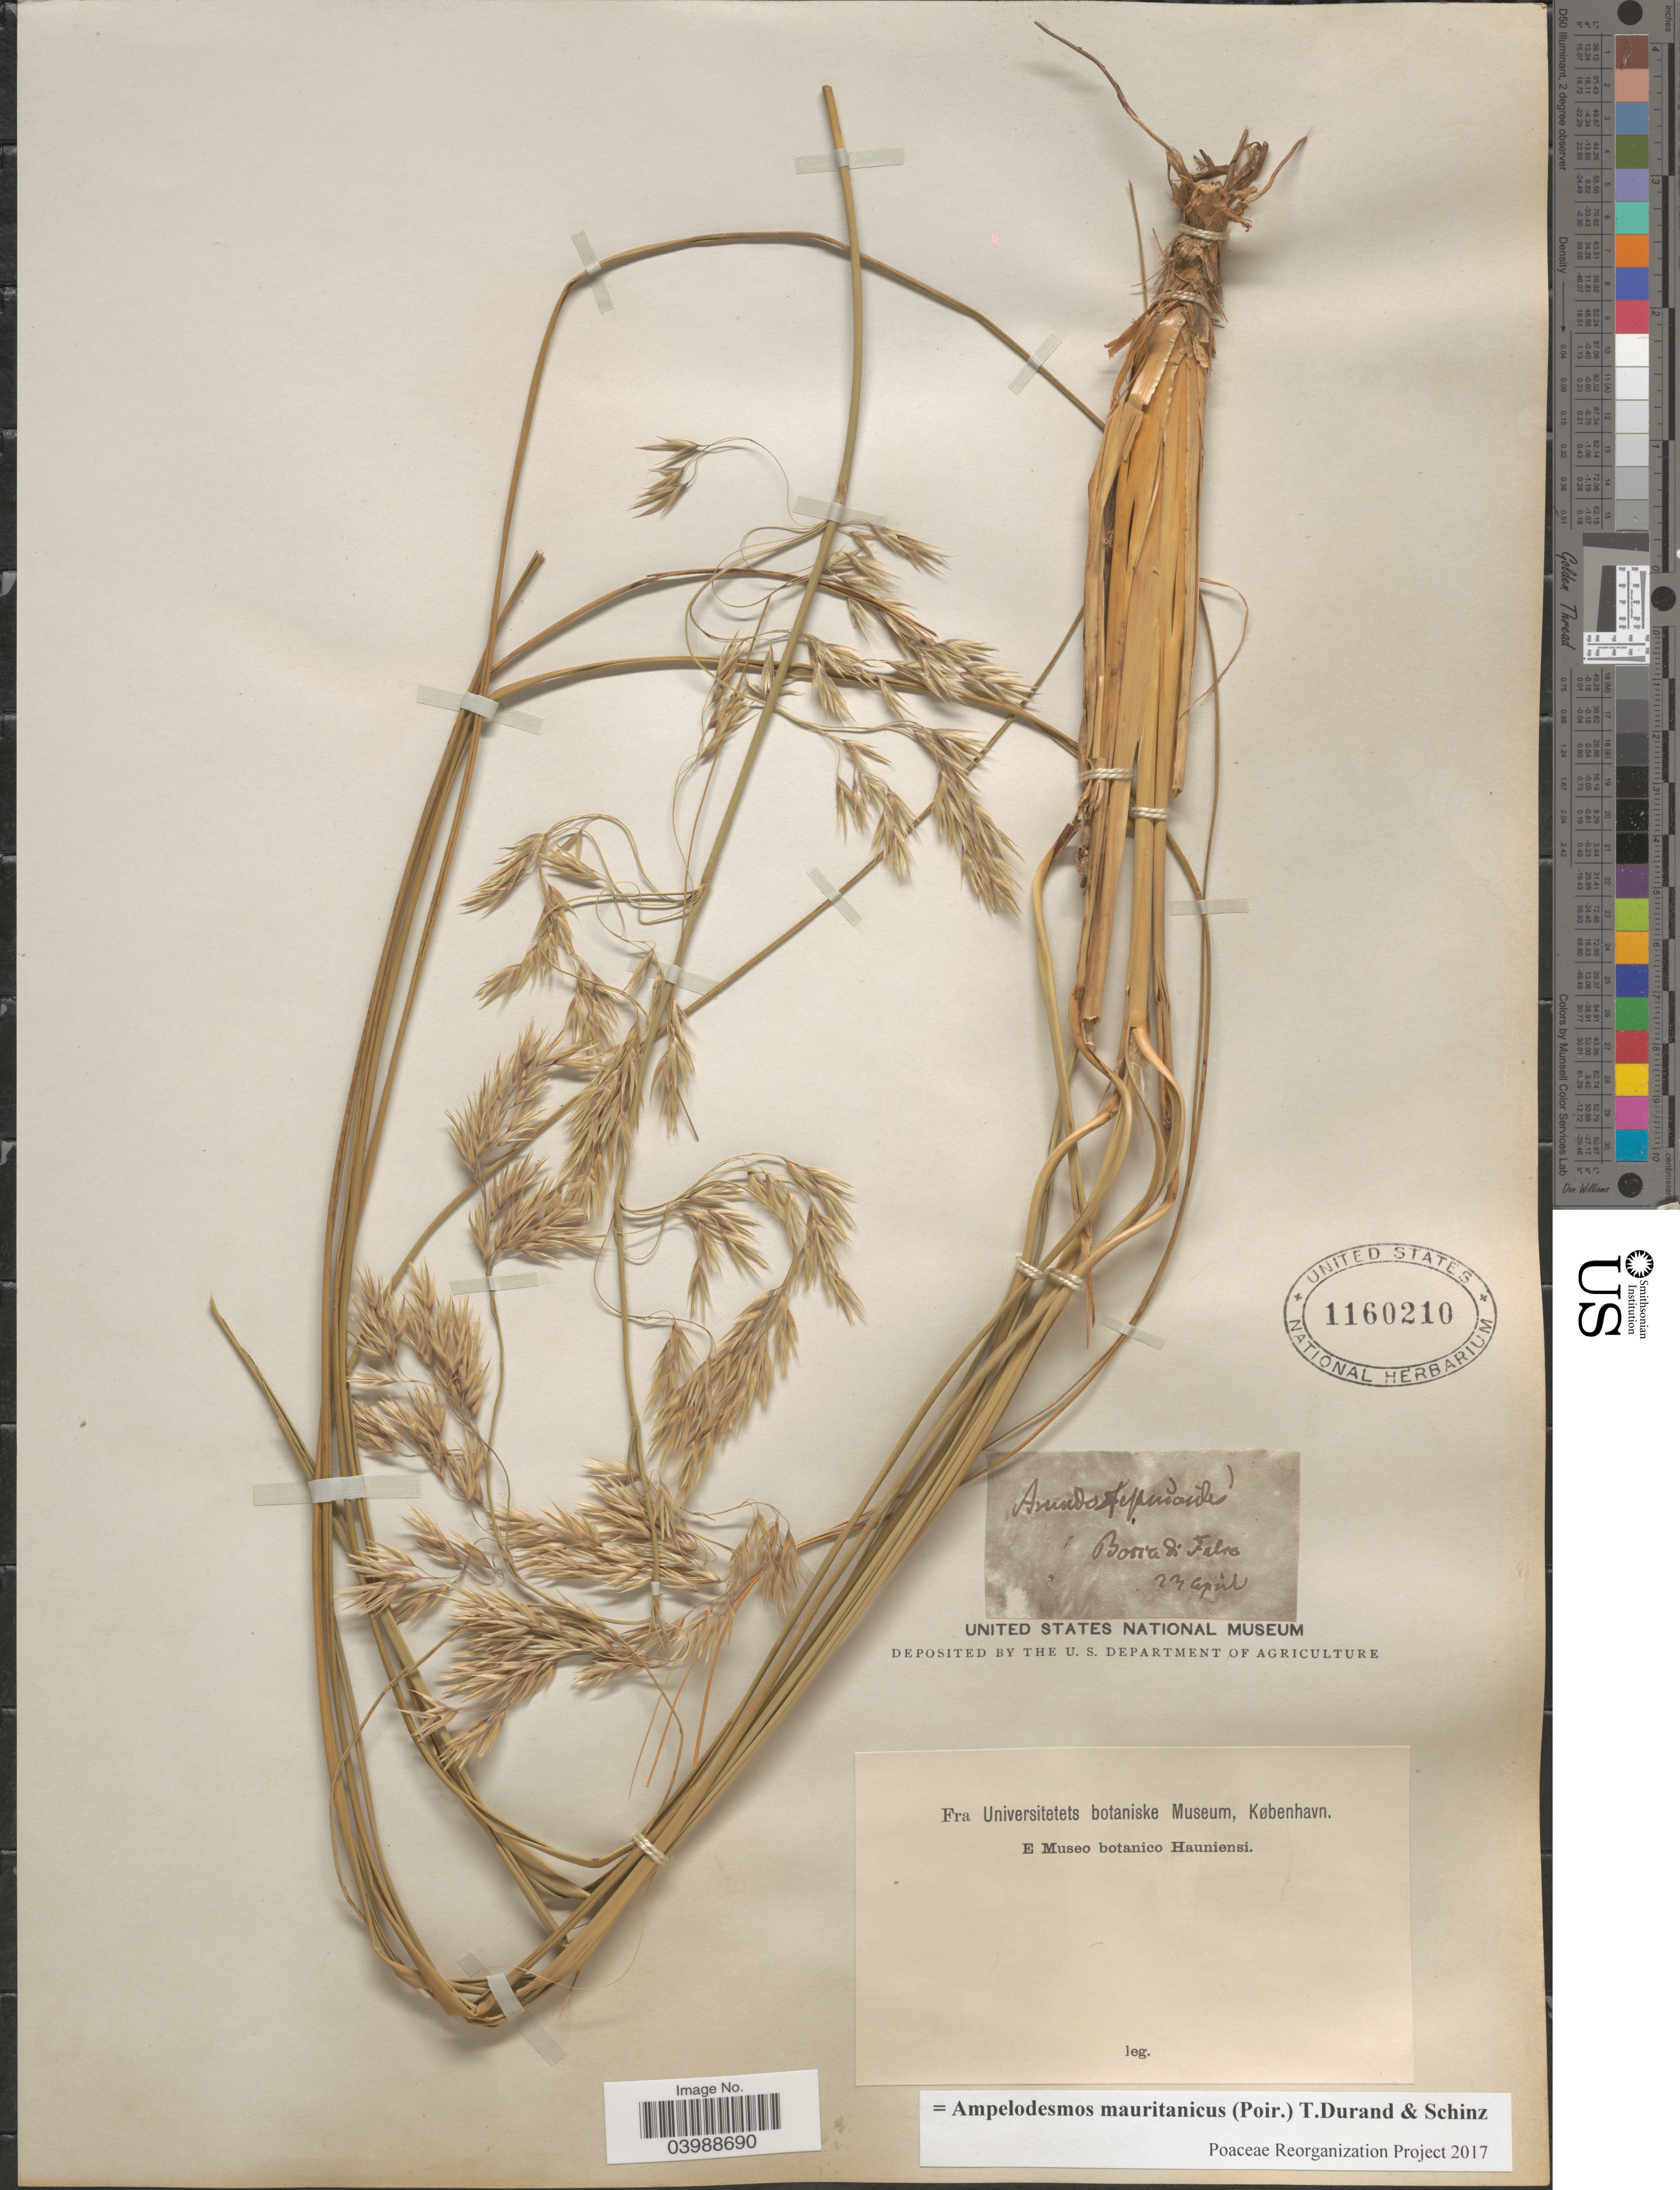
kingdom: Plantae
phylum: Tracheophyta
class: Liliopsida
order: Poales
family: Poaceae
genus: Ampelodesmos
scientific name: Ampelodesmos mauritanicus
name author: (Poir.) Durand & Schinz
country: Italy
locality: Bocca di Falvo.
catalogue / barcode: US 1160210